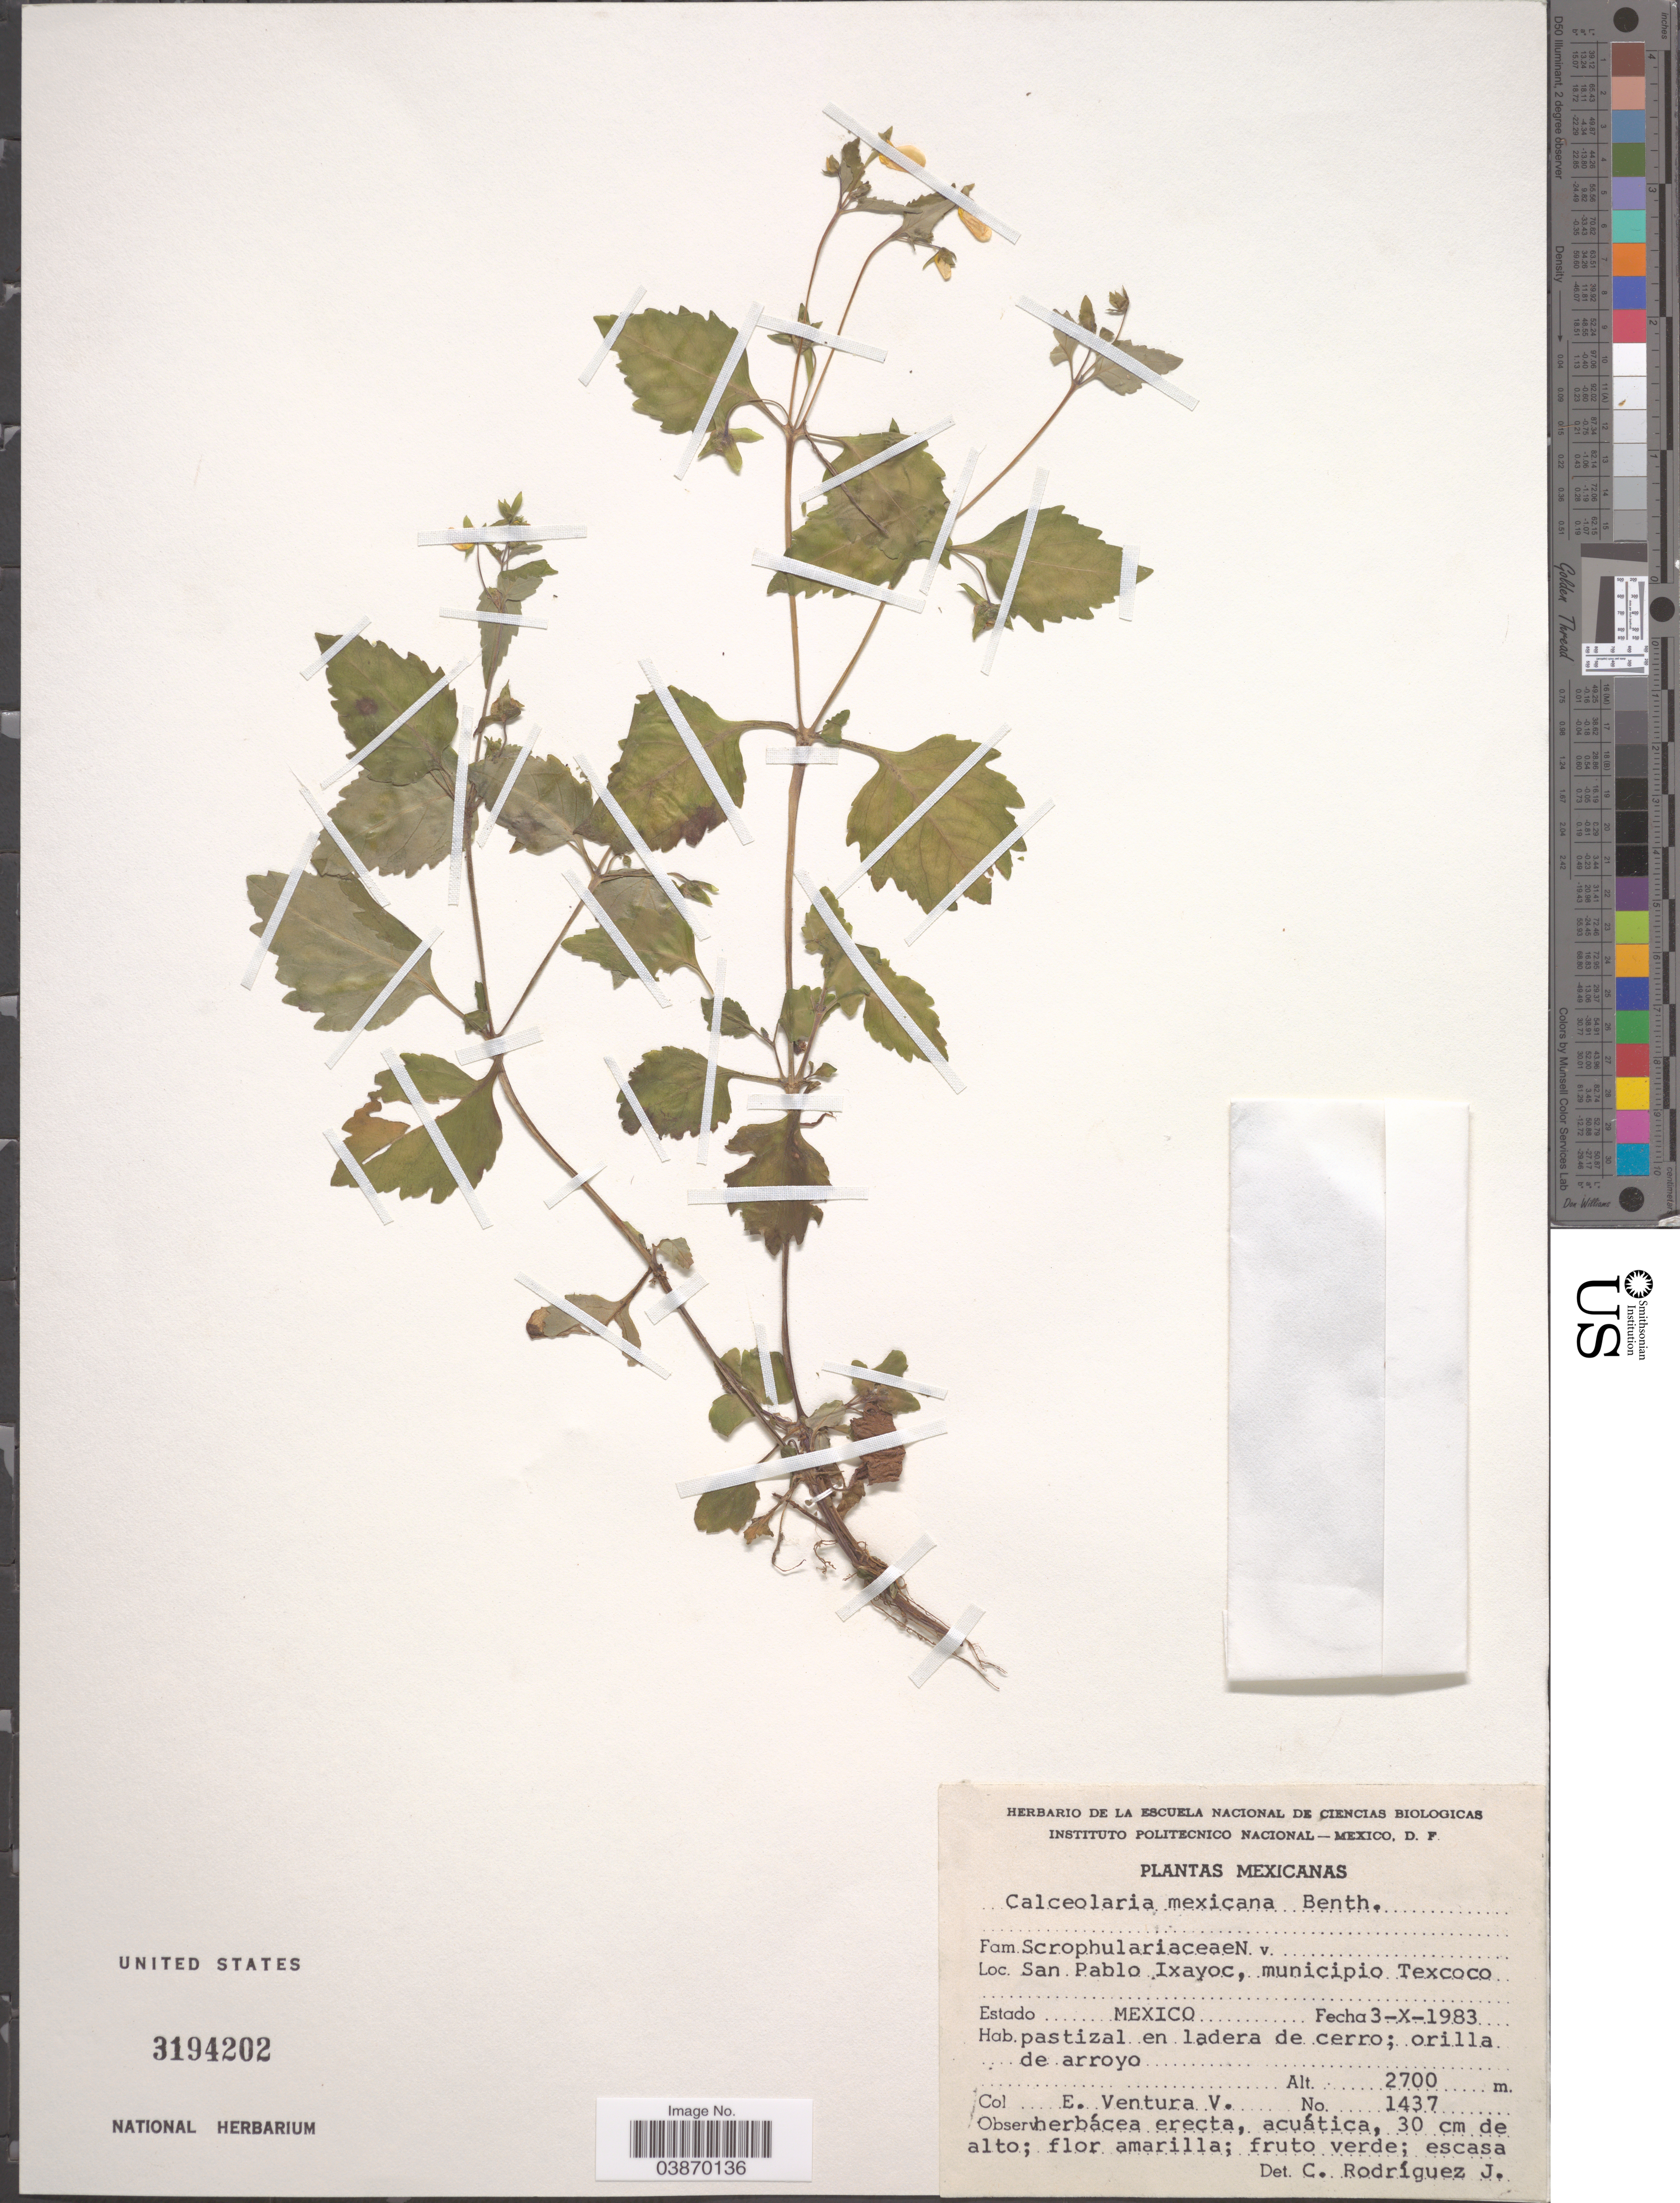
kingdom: Plantae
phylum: Tracheophyta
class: Magnoliopsida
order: Lamiales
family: Calceolariaceae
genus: Calceolaria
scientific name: Calceolaria mexicana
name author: Benth.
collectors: E. Ventura V.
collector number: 1437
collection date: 1983-10-03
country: Mexico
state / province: México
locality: San Pablo Ixayoc, municipio Texcoco.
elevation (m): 2700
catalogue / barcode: US 3194202